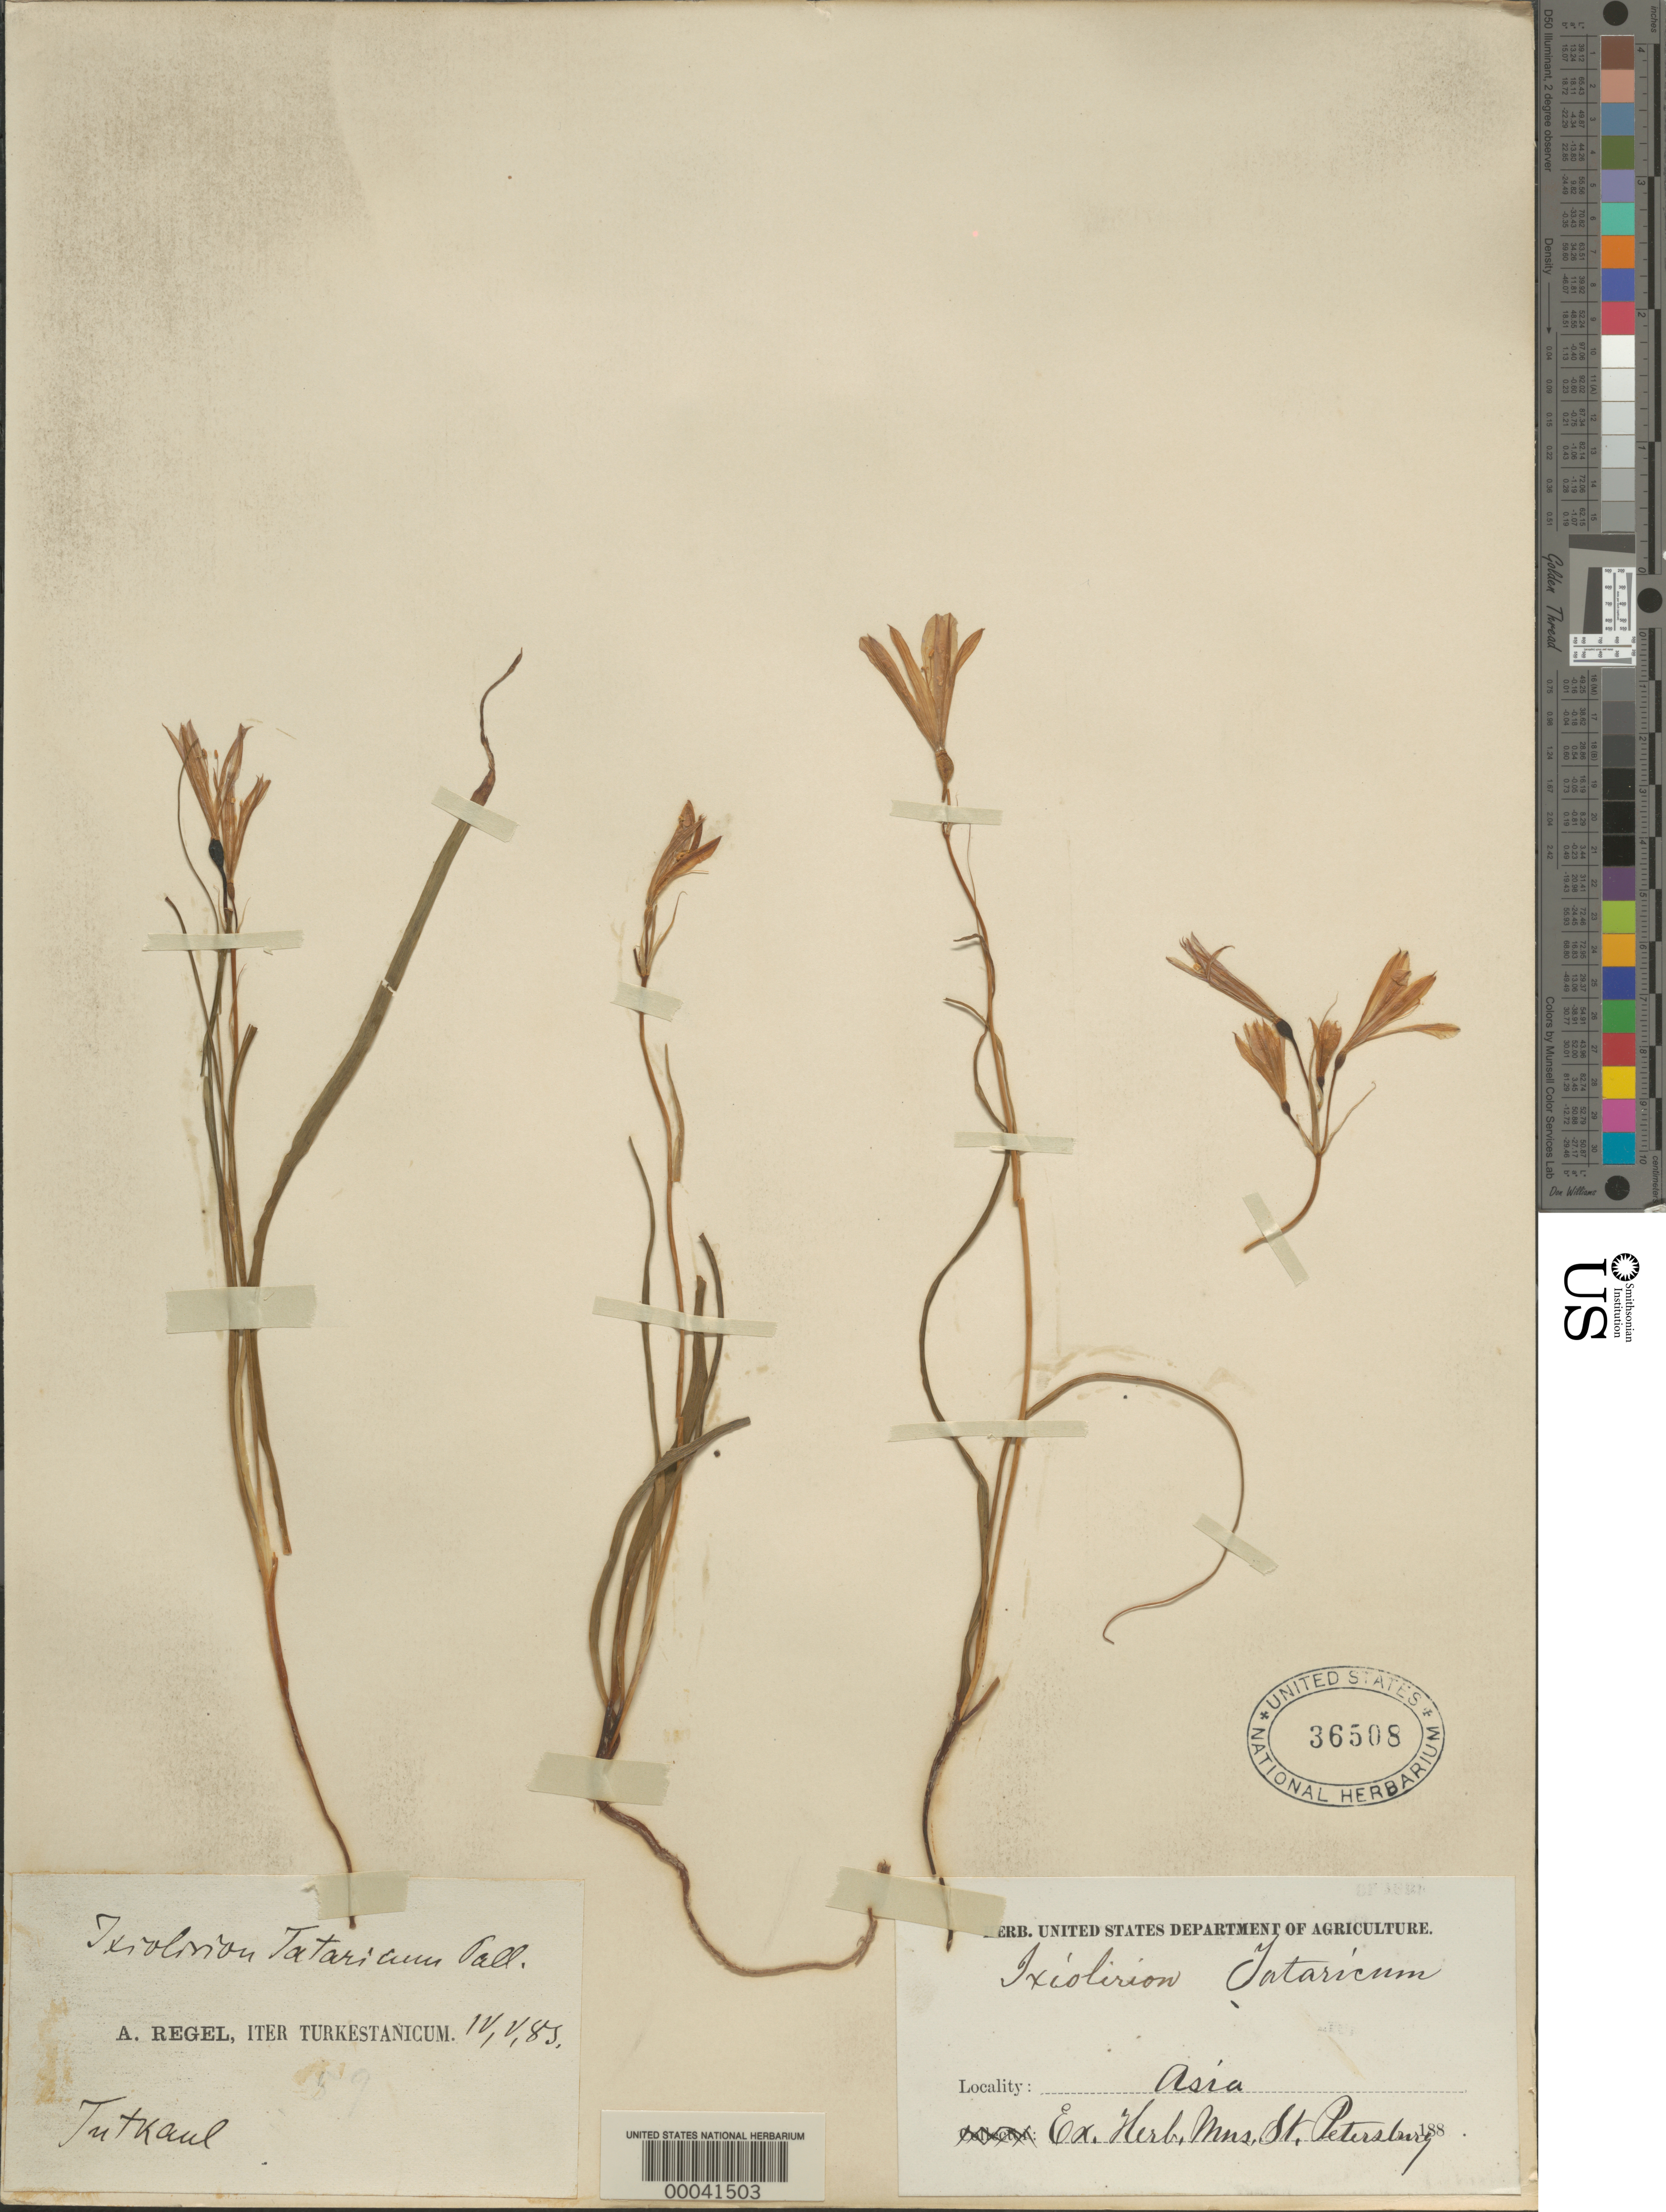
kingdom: Plantae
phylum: Tracheophyta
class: Liliopsida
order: Asparagales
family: Ixioliriaceae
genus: Ixiolirion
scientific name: Ixiolirion tataricum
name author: (Pall.) Schult. & Schult. f.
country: Tajikistan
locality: Tutkaul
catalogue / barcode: US 36508